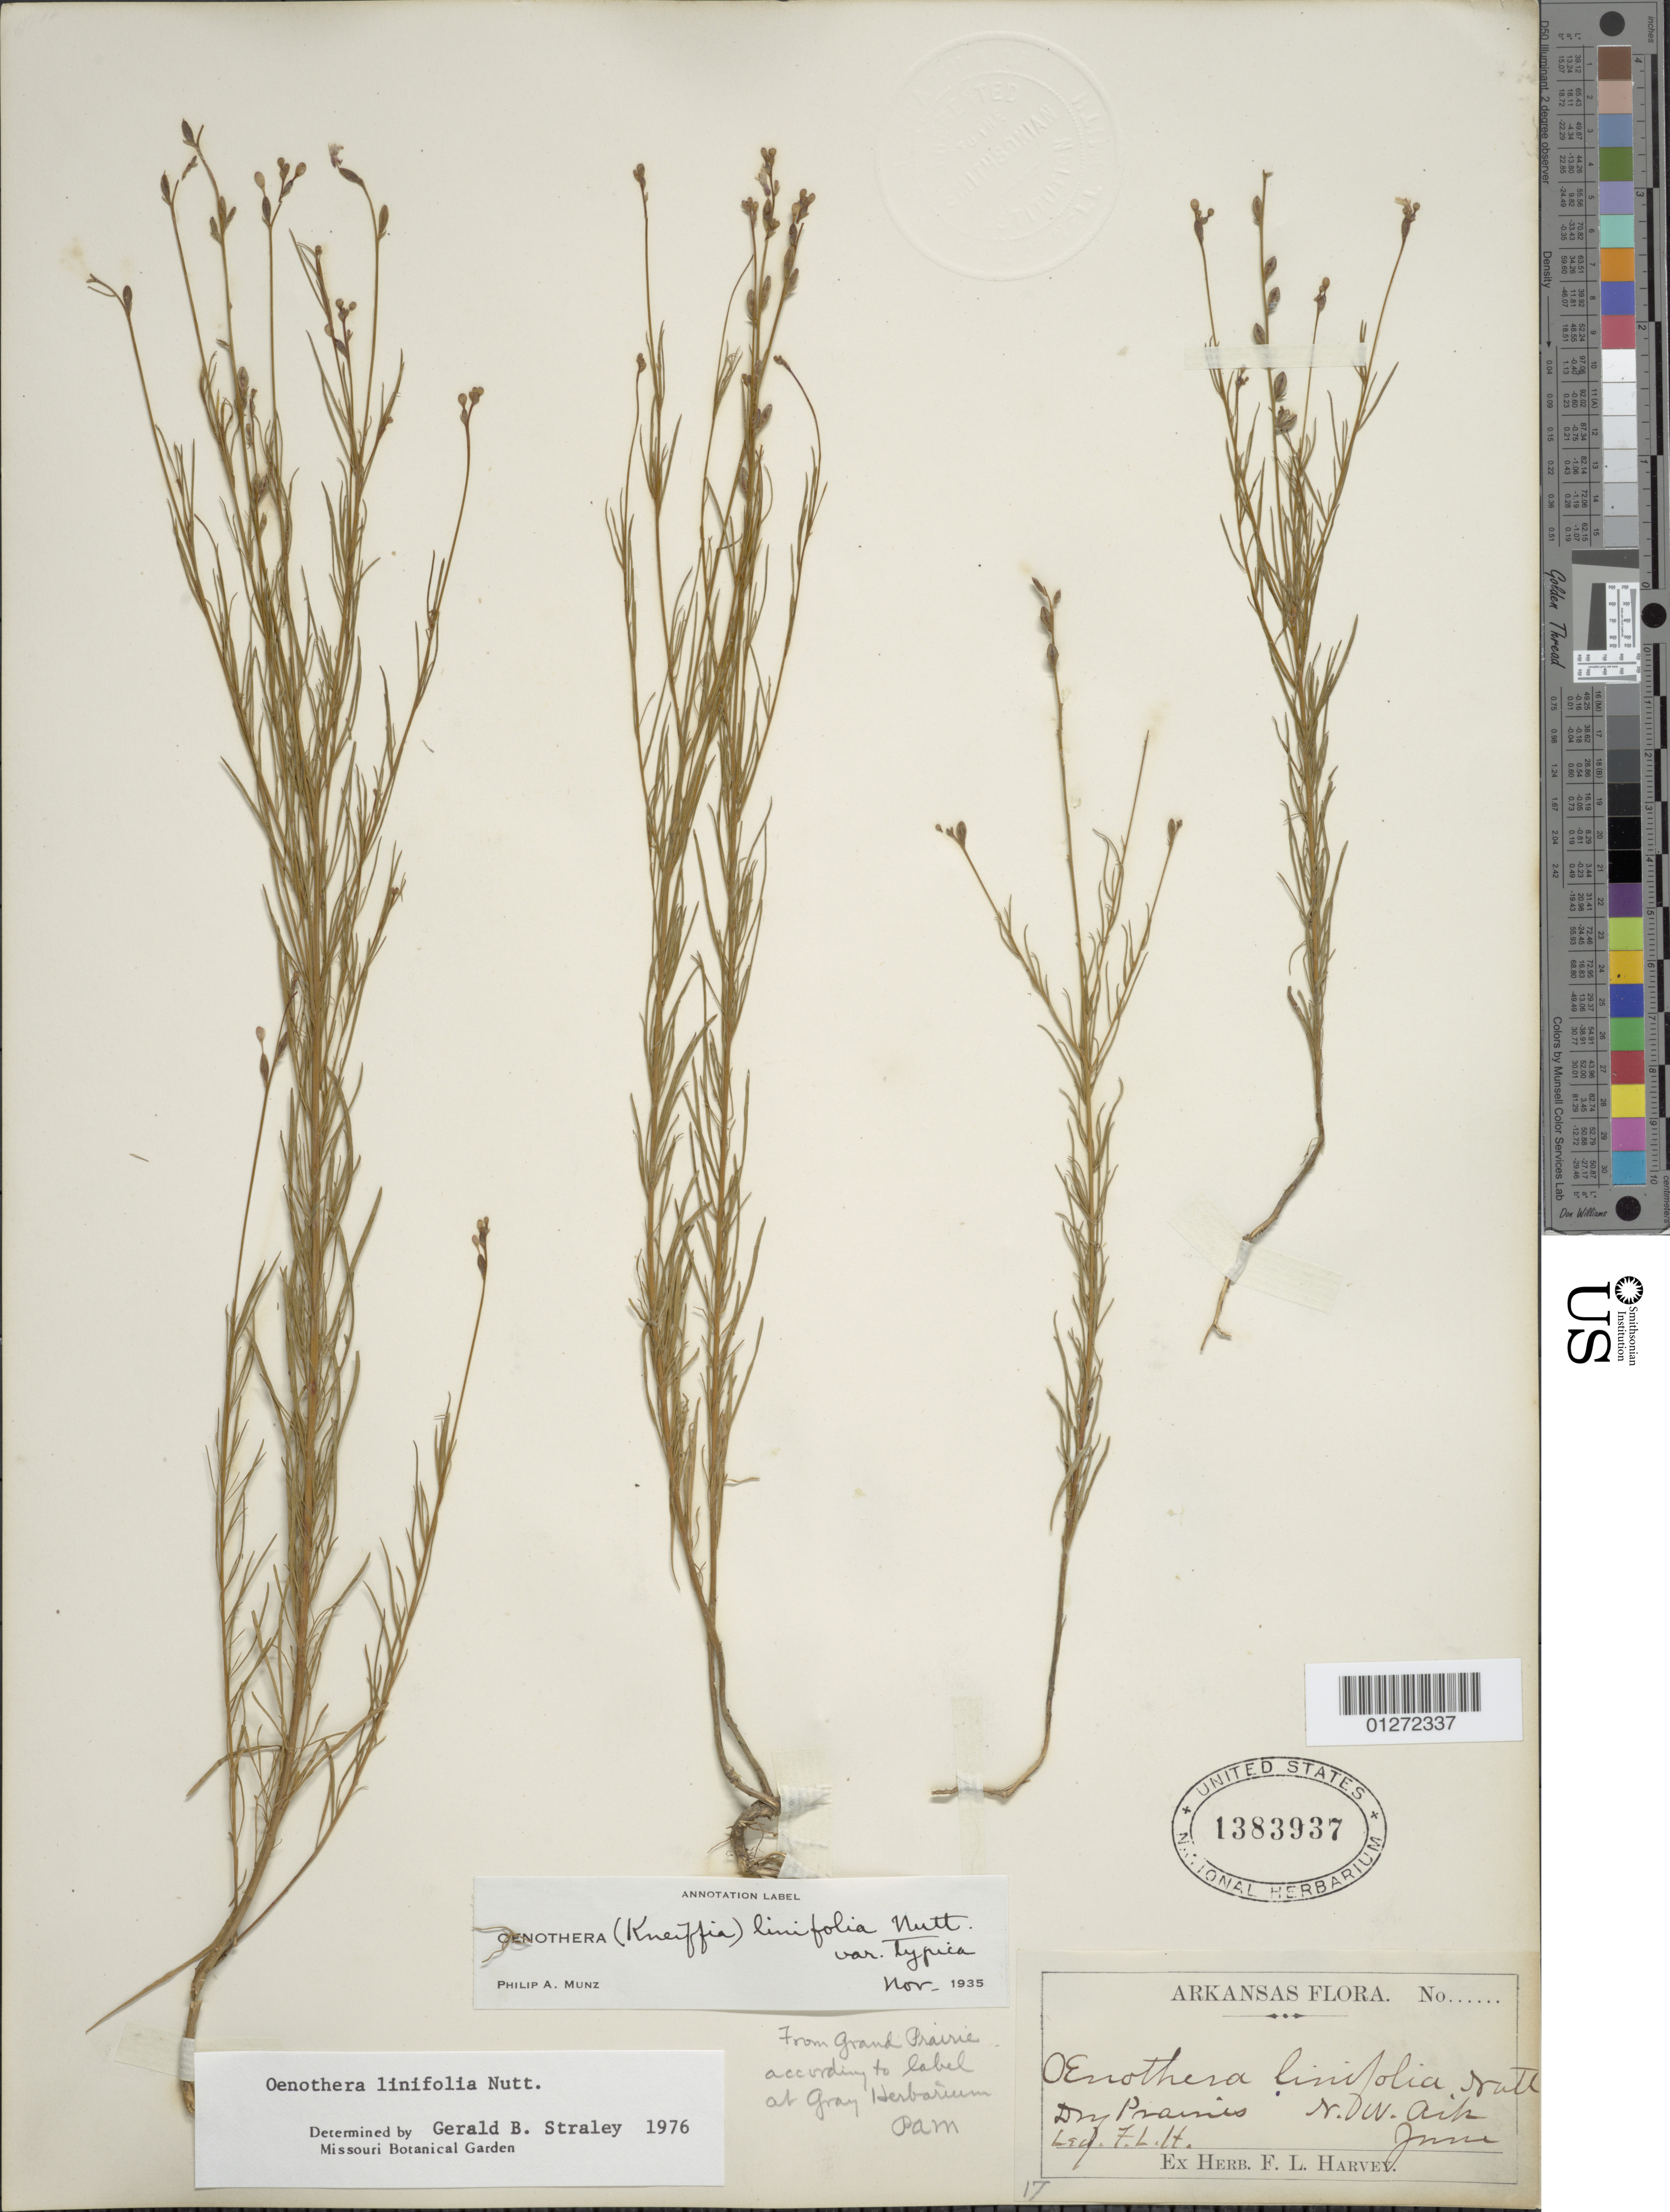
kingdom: Plantae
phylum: Tracheophyta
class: Magnoliopsida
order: Myrtales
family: Onagraceae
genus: Oenothera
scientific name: Oenothera linifolia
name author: Nutt.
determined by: Straley, G. B.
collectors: F. L. Harvey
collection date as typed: Jun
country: United States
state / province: Arkansas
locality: NW Arkansas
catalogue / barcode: US 1383937